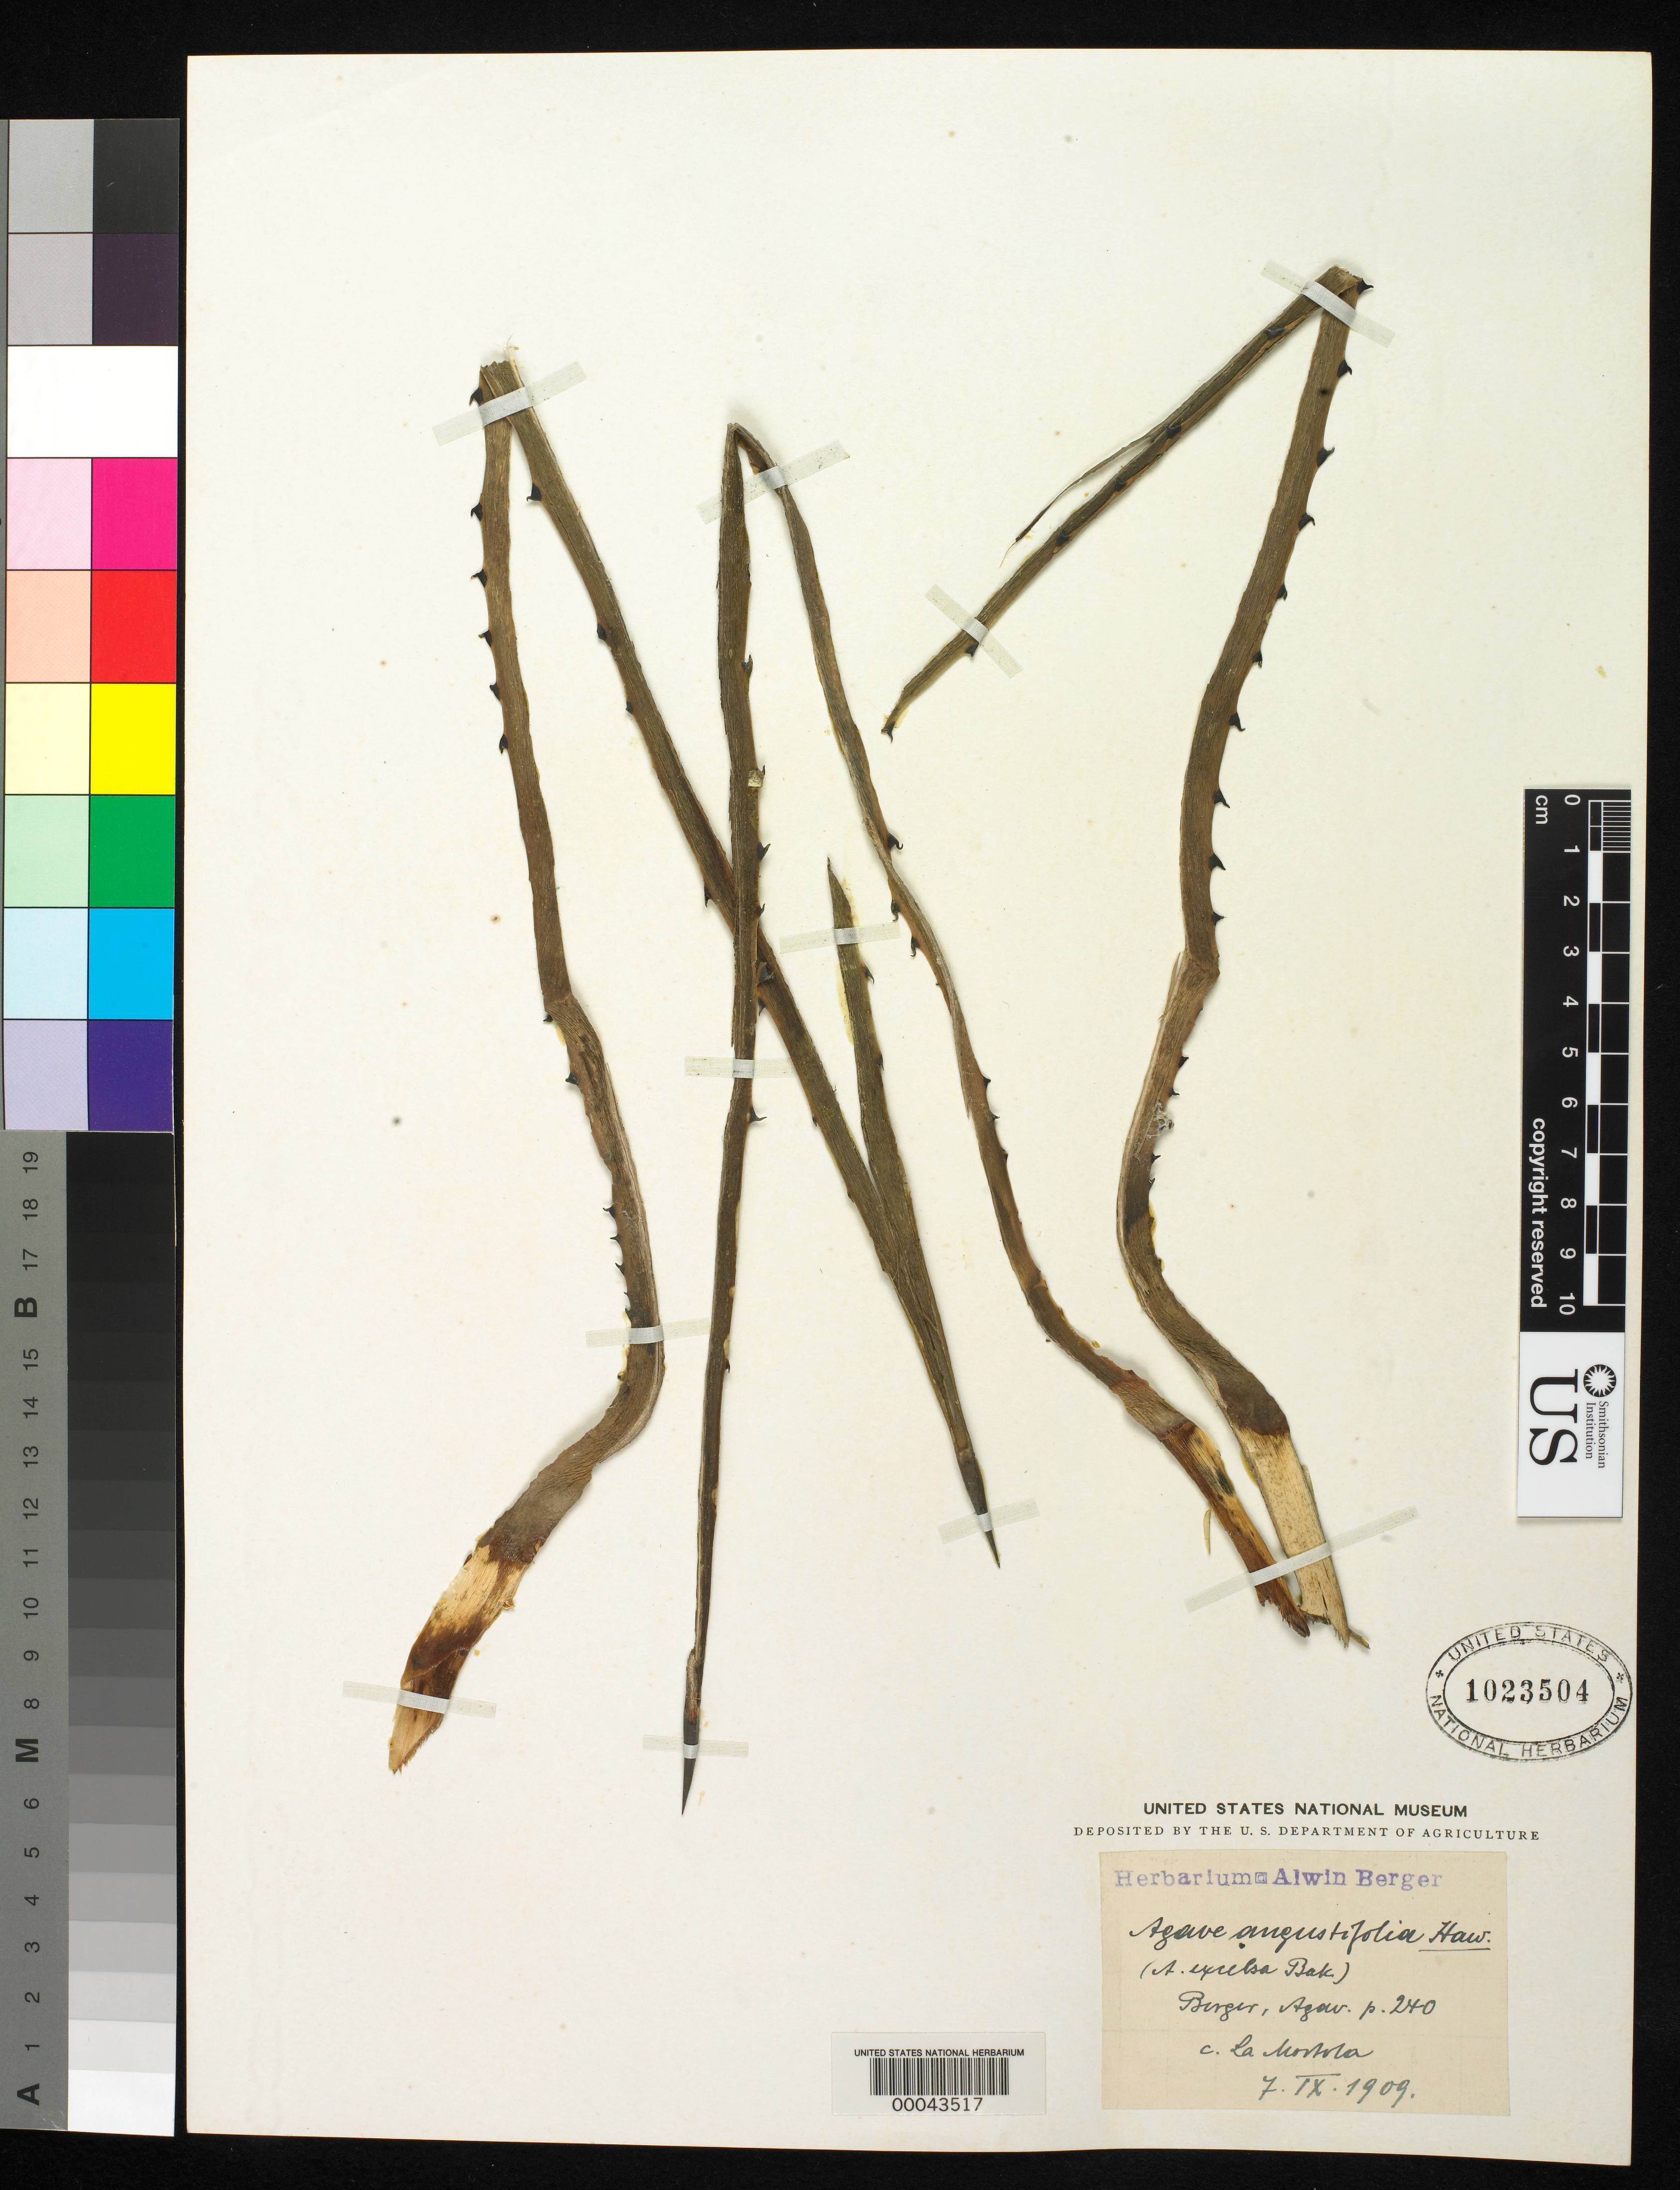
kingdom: Plantae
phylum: Tracheophyta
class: Liliopsida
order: Asparagales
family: Asparagaceae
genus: Agave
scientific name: Agave angustifolia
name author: Haw.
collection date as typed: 07 Sep 1909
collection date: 1909-09-07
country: Mexico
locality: E of Monserrat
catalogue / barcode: US 1023504